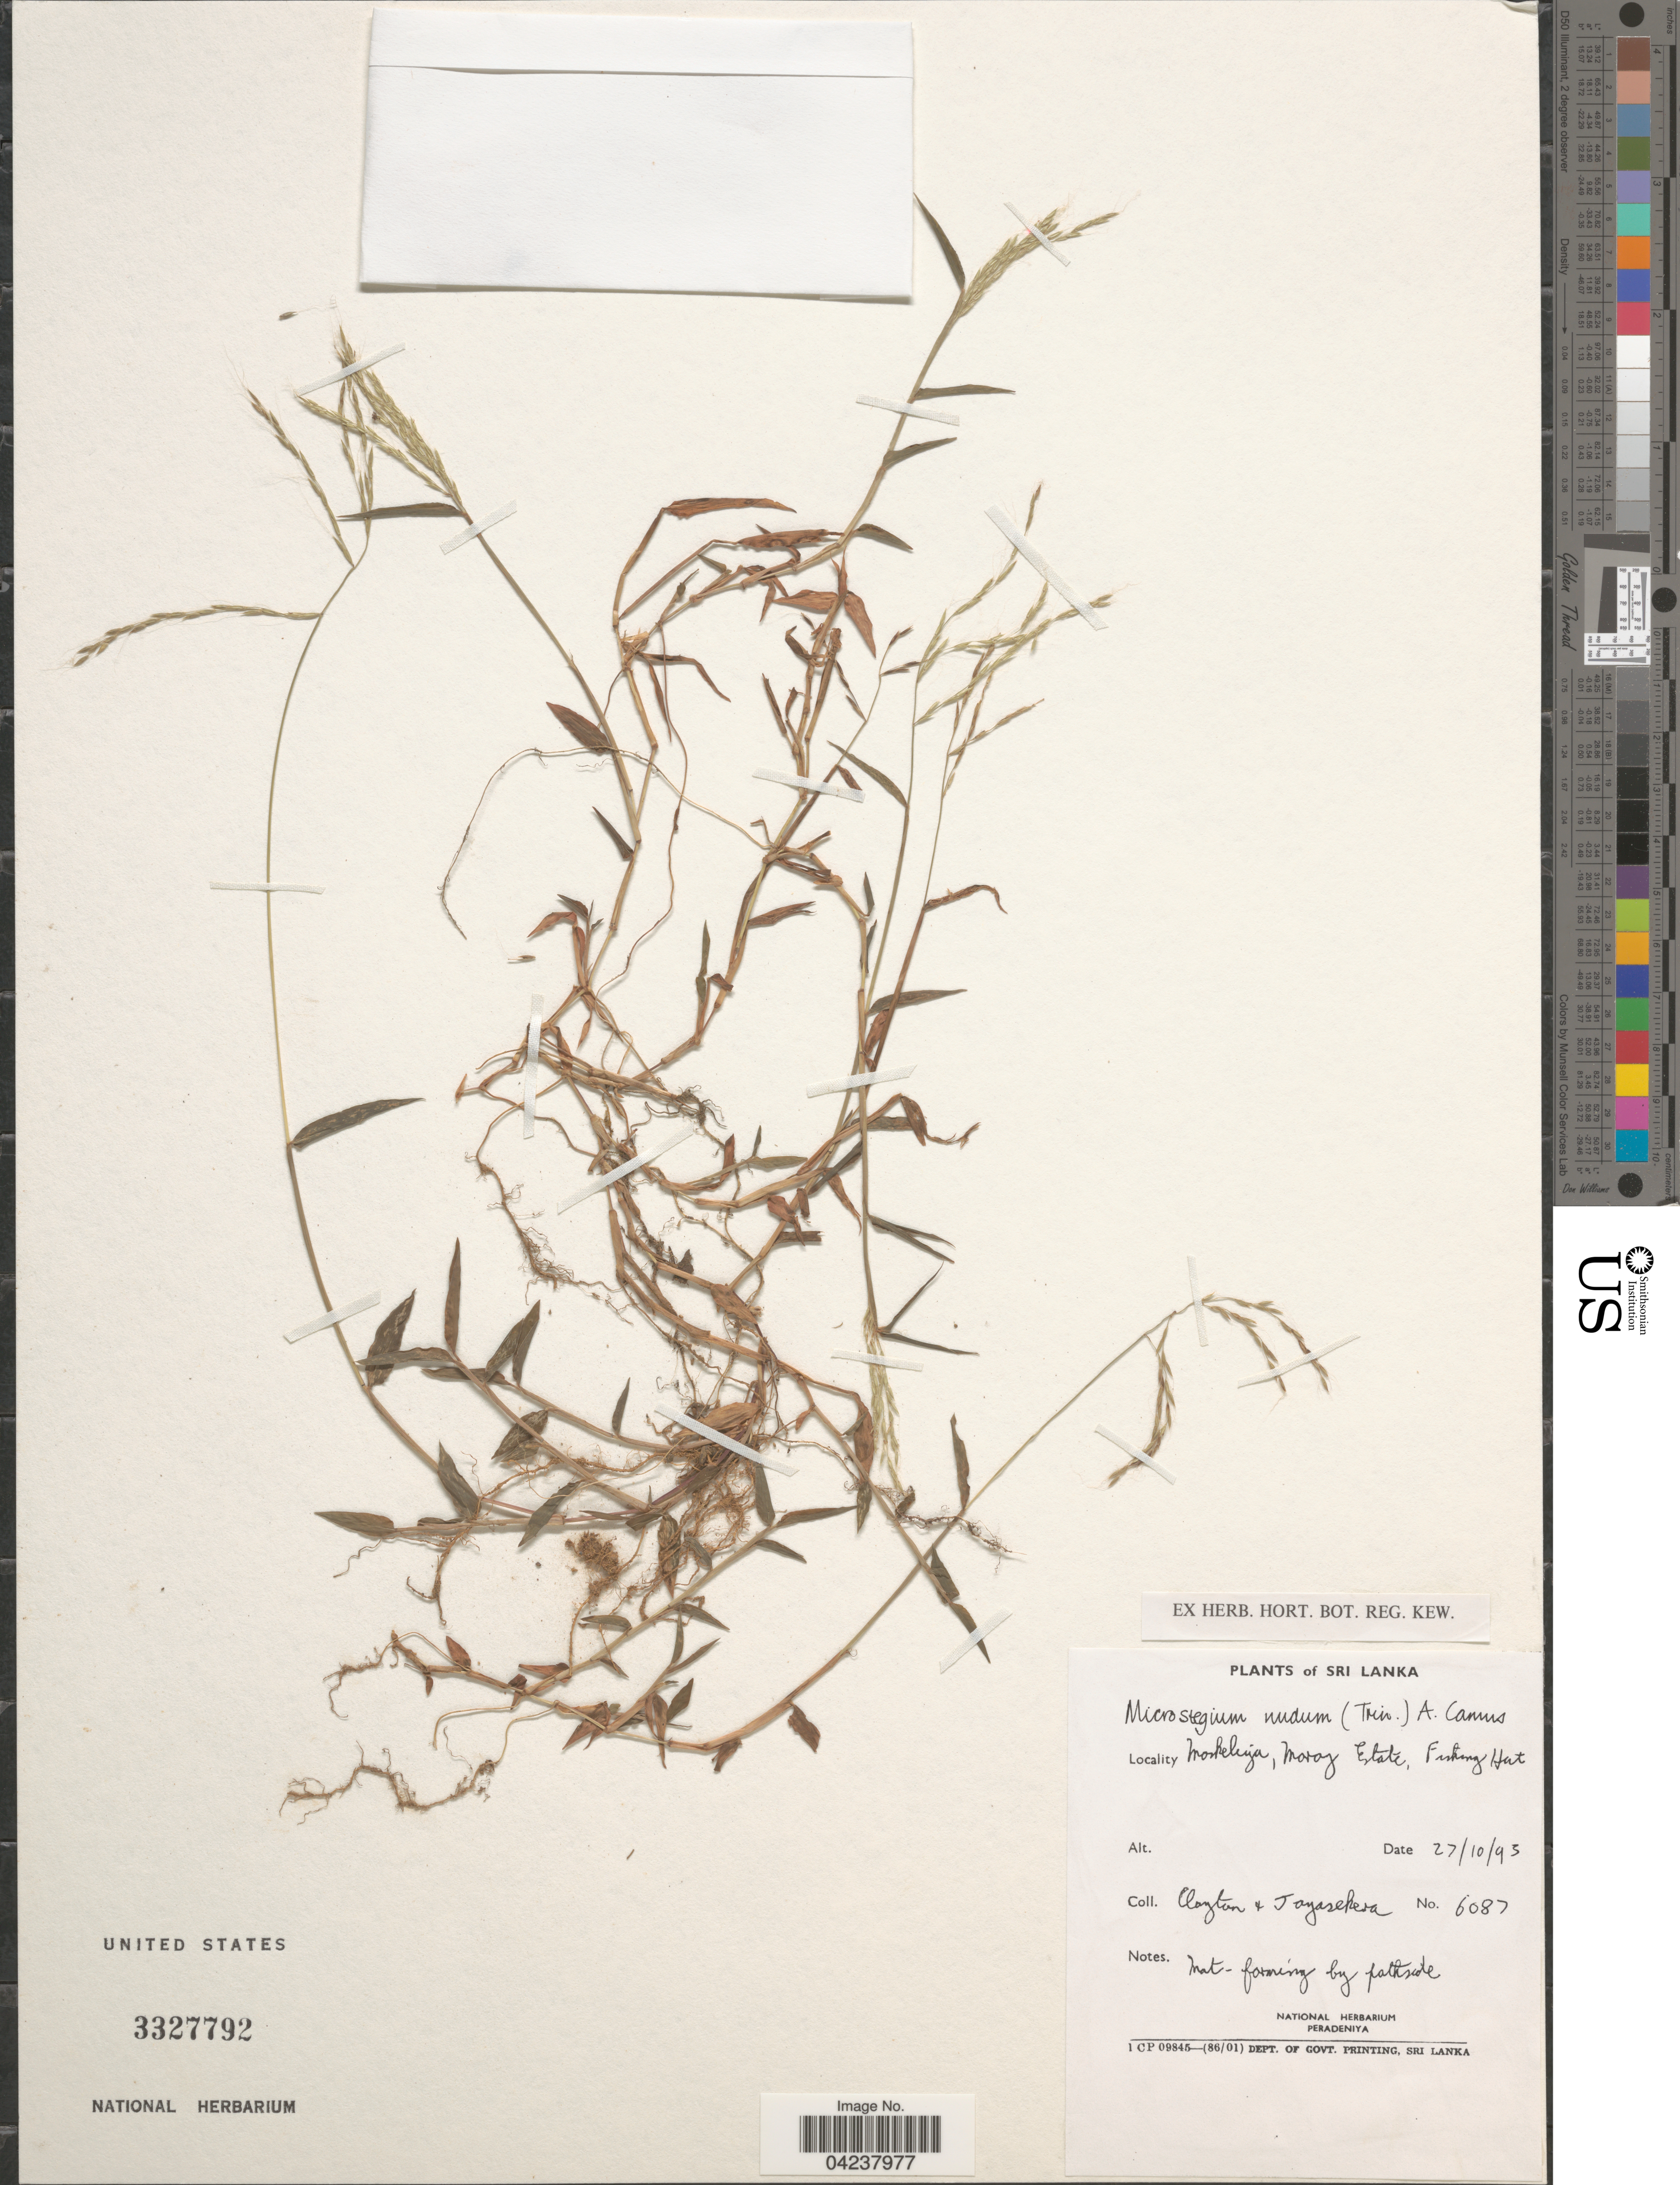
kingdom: Plantae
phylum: Tracheophyta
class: Liliopsida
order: Poales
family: Poaceae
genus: Microstegium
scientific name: Microstegium nudum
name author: (Trin.) A. Camus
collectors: Clayton & -. Jayasekera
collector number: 6087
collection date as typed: Transcribed d/m/y: 27/10/95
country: Sri Lanka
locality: Maskeliya, Moray Estate, Fishing Hut.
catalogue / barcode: US 3327792